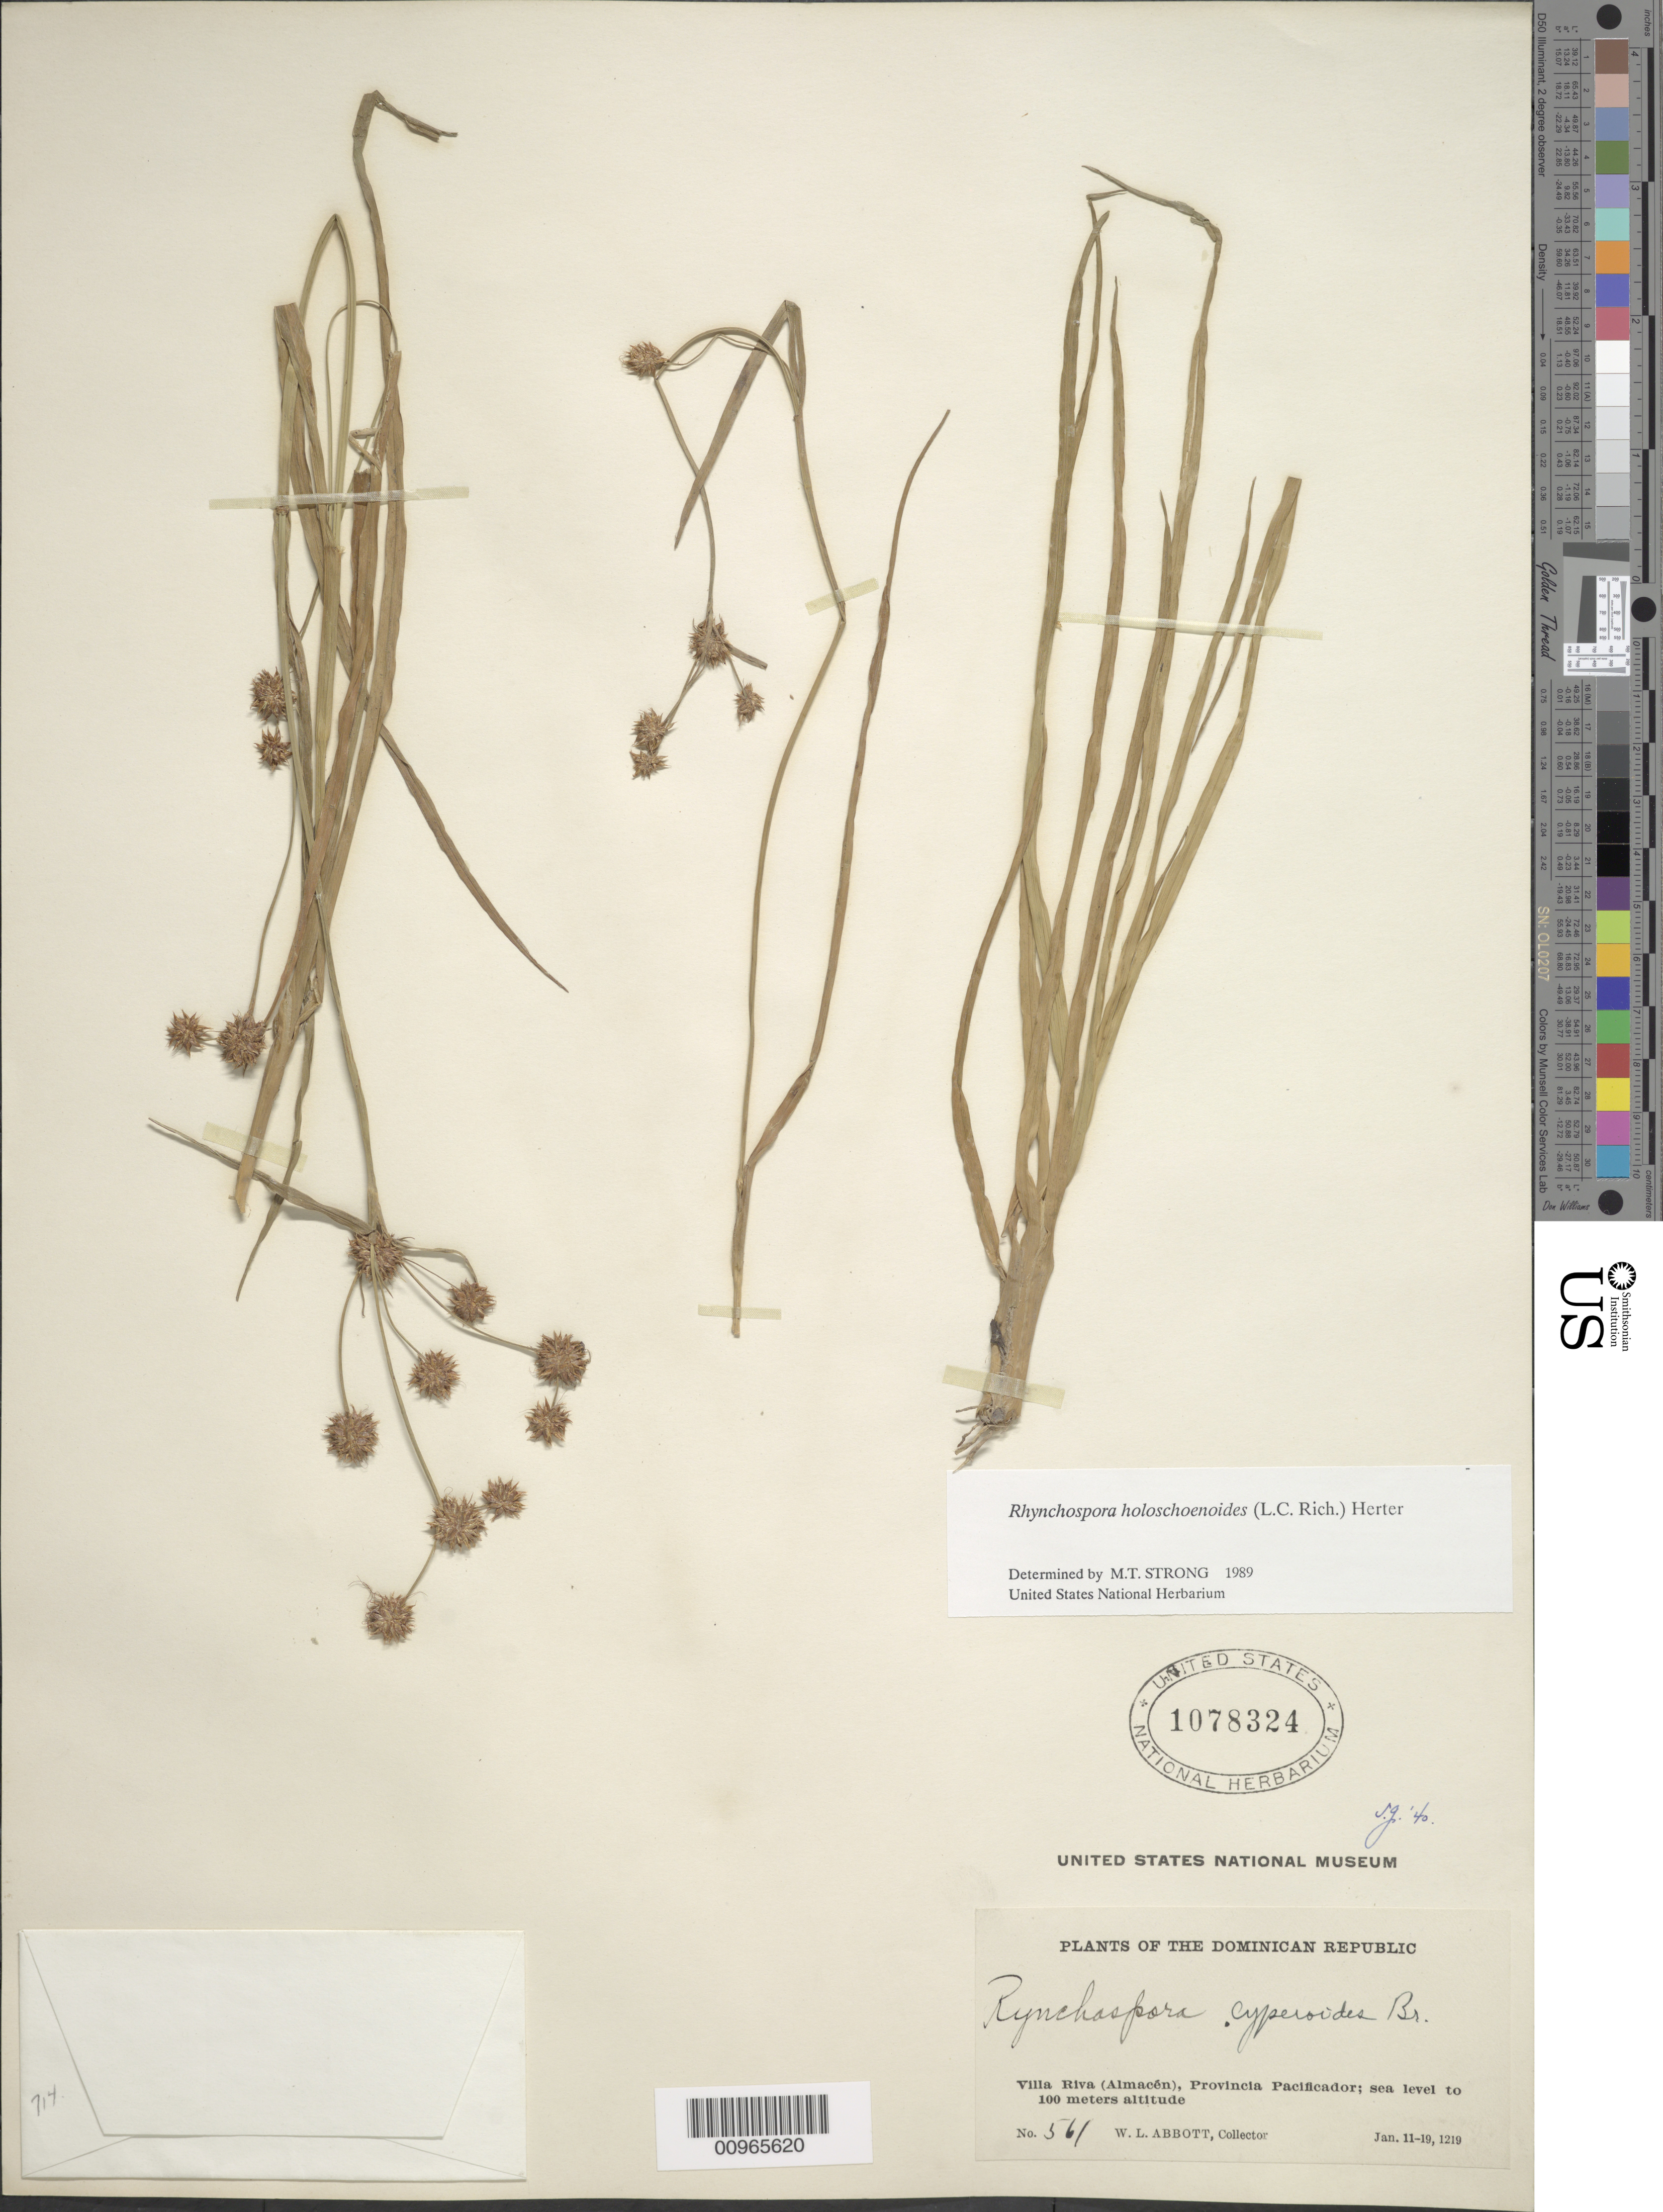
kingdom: Plantae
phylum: Tracheophyta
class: Liliopsida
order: Poales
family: Cyperaceae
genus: Rhynchospora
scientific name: Rhynchospora holoschoenoides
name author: (Rich.) Herter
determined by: Strong, M. T., (US), Smithsonian Institution - National Museum of Natural History (UNITED STATES)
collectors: W. L. Abbott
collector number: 561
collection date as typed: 11 Jan 1921 to 19 Jan 1921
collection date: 1921-01-11/1921-01-19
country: Dominican Republic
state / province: Duarte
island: Hispaniola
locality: Villa Riva (Almacén)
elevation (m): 0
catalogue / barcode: US 1078324